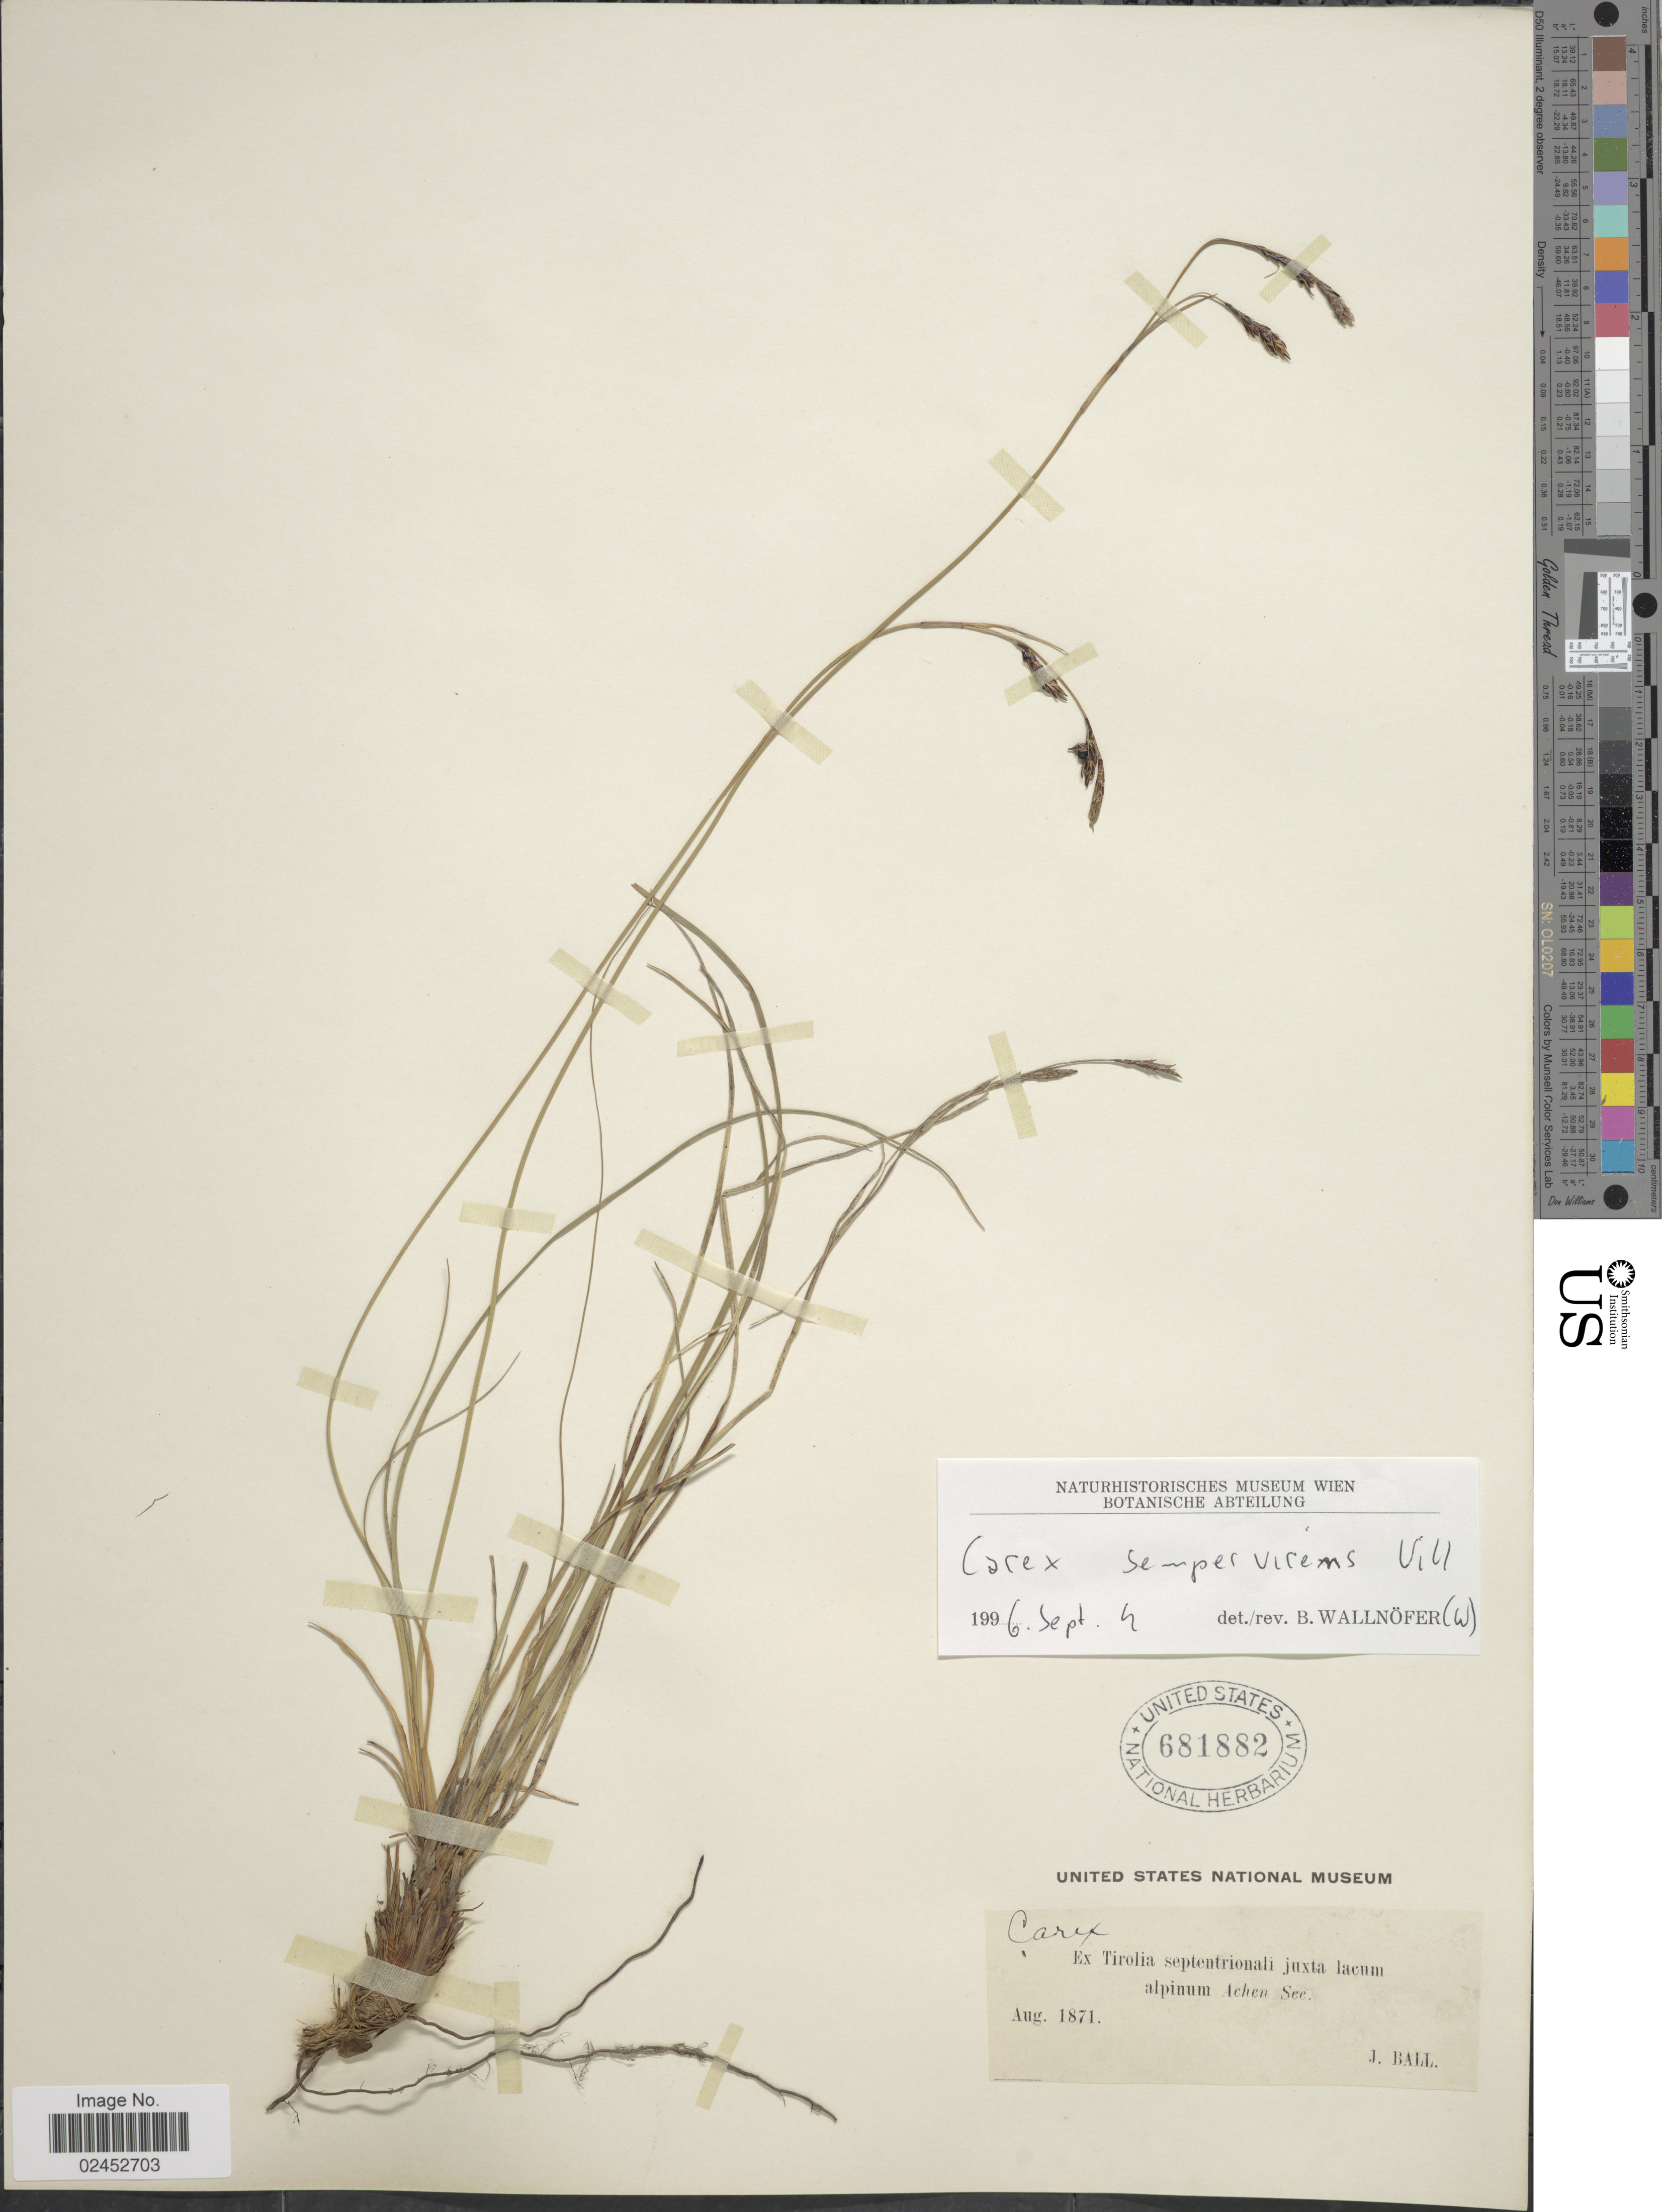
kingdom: Plantae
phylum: Tracheophyta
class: Liliopsida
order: Poales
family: Cyperaceae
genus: Carex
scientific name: Carex sempervirens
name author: Vill.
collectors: J. Ball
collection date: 1871-08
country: Austria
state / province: Tirol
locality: Ex Tirolia septentrionali juxta lacum alpinum Achen See.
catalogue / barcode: US 681882